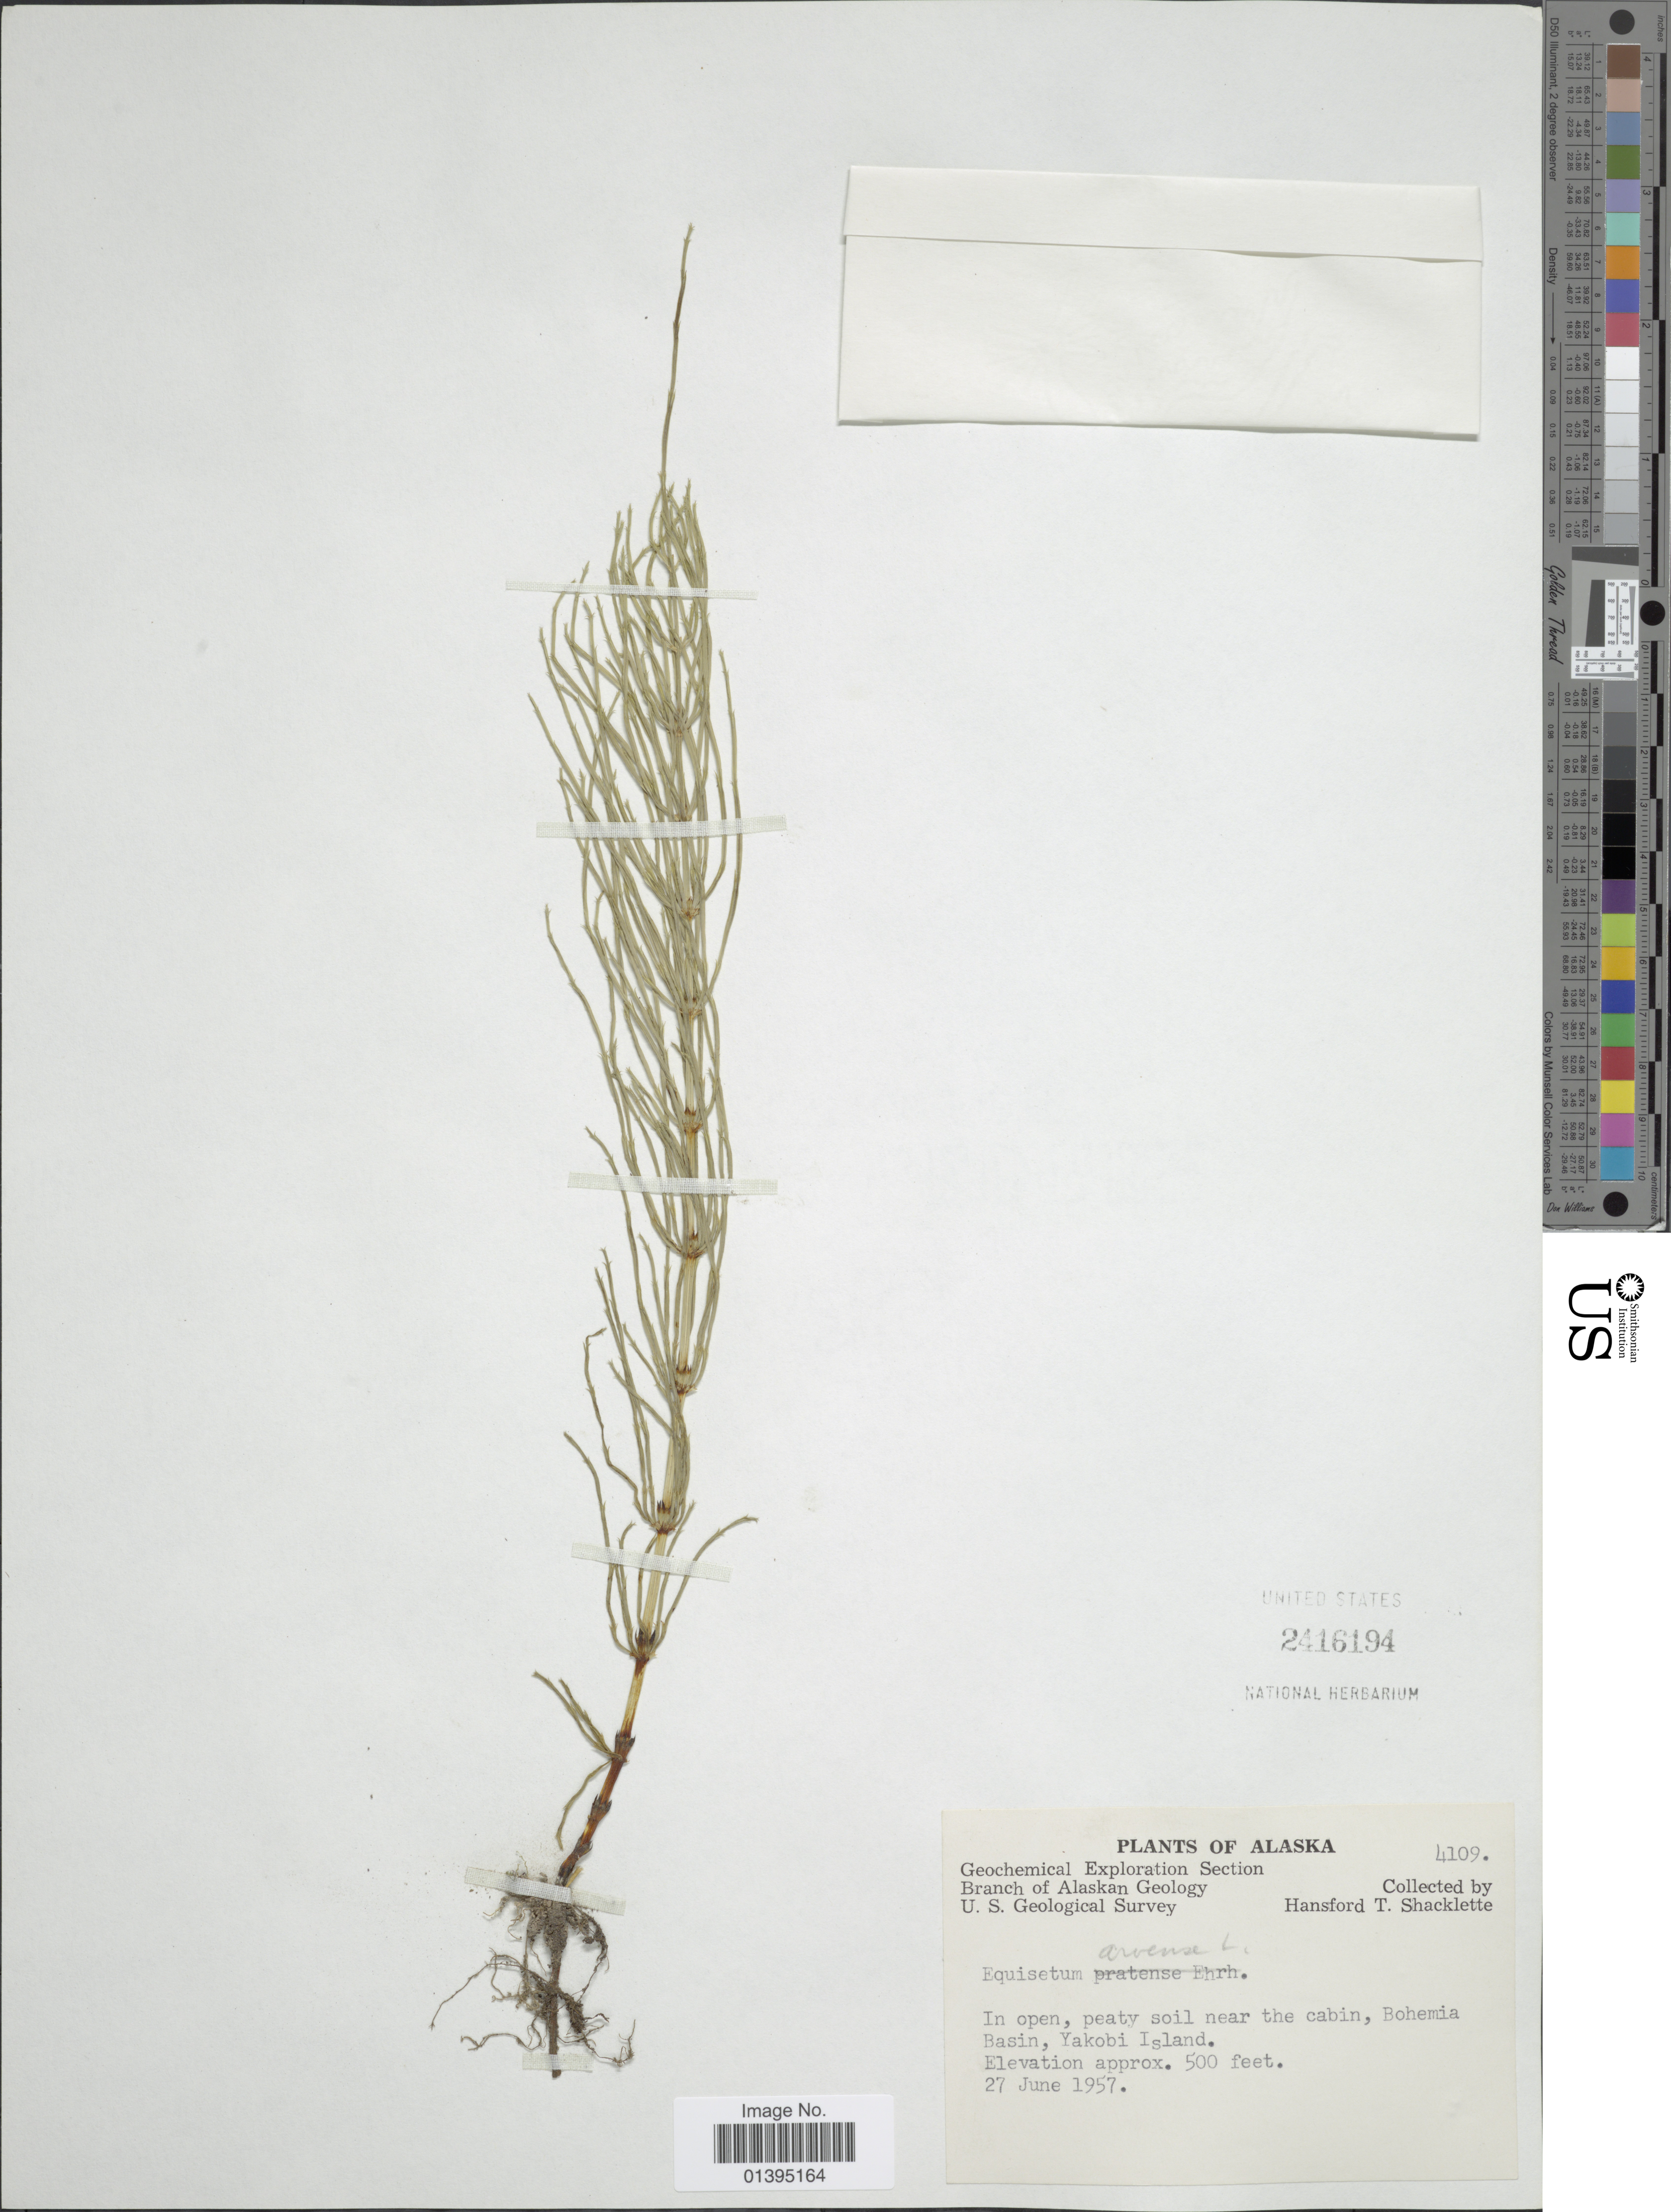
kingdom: Plantae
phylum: Tracheophyta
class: Polypodiopsida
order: Equisetales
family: Equisetaceae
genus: Equisetum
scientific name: Equisetum arvense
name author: L.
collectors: H. Shacklette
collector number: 4109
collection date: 1957-06-27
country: United States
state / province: Alaska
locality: Bohemia Basin, Yakobi Island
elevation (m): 152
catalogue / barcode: US 2416194